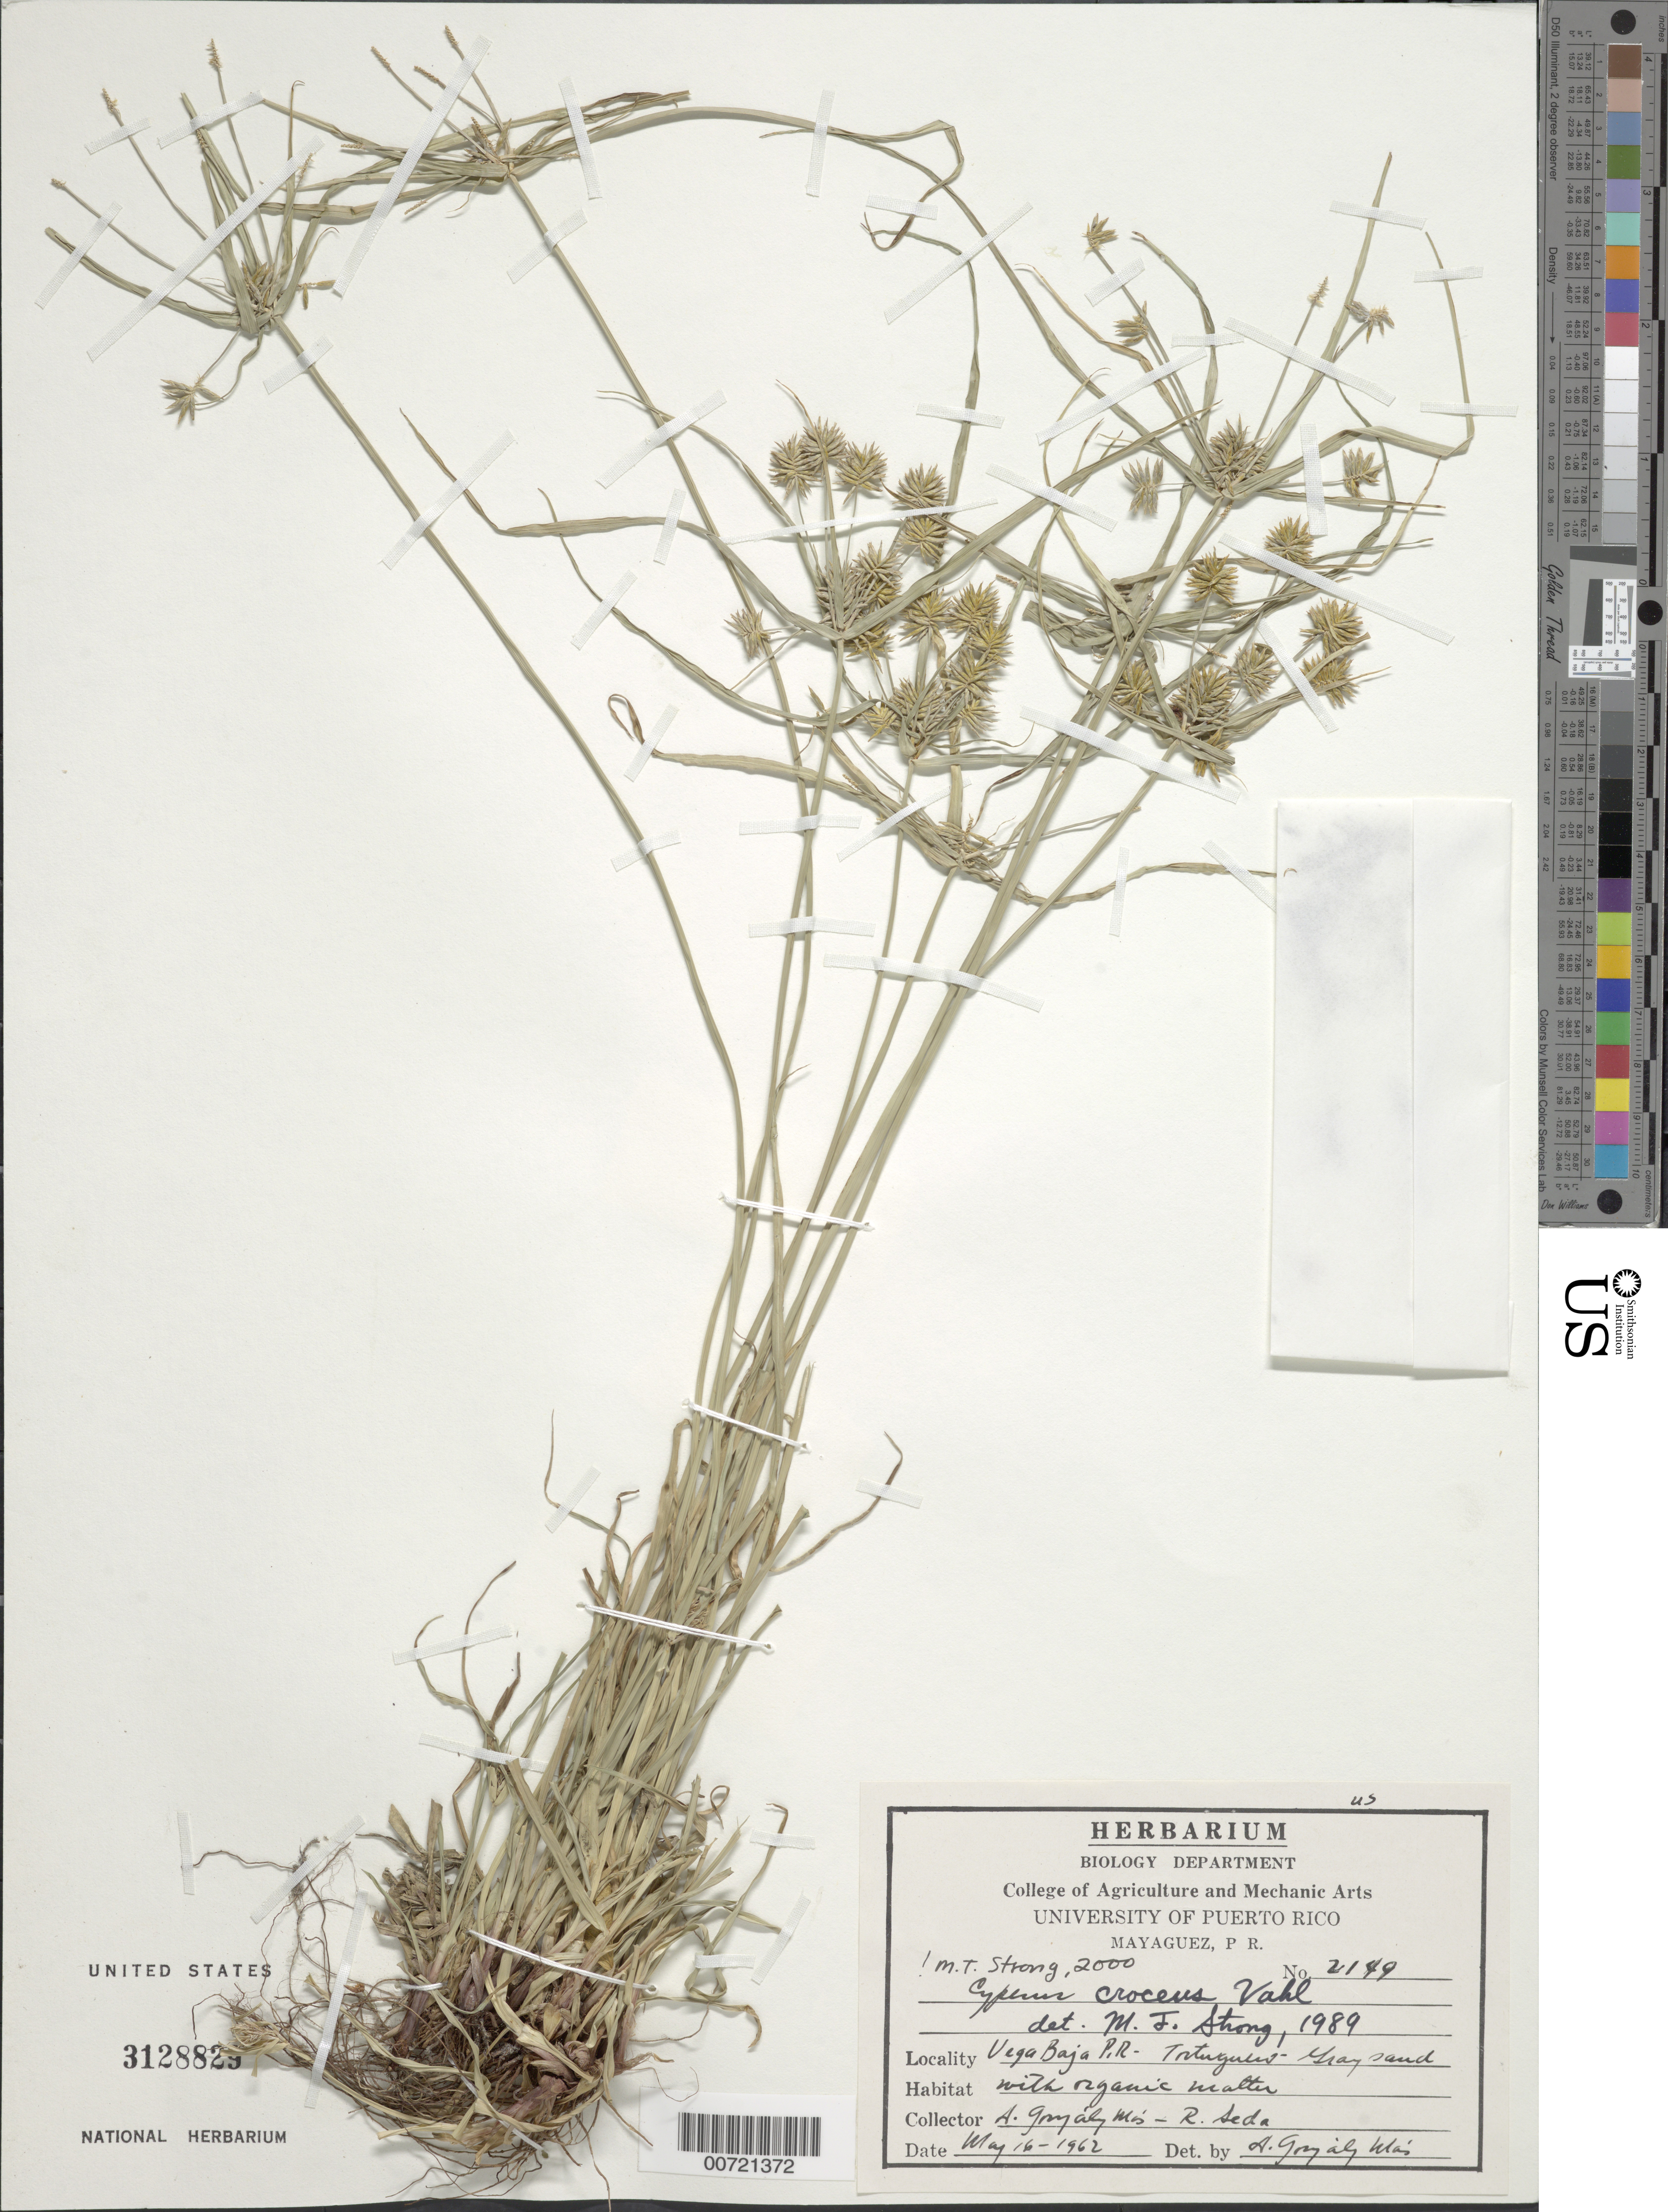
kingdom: Plantae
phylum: Tracheophyta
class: Liliopsida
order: Poales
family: Cyperaceae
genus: Cyperus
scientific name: Cyperus croceus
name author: Vahl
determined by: Strong, M. T., (US), Smithsonian Institution - National Museum of Natural History (UNITED STATES)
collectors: A. González Más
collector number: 2149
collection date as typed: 16 May 1962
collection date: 1962-05-16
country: Puerto Rico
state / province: Manatí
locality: Vega Baja: Tortuguero.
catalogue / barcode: US 3128829